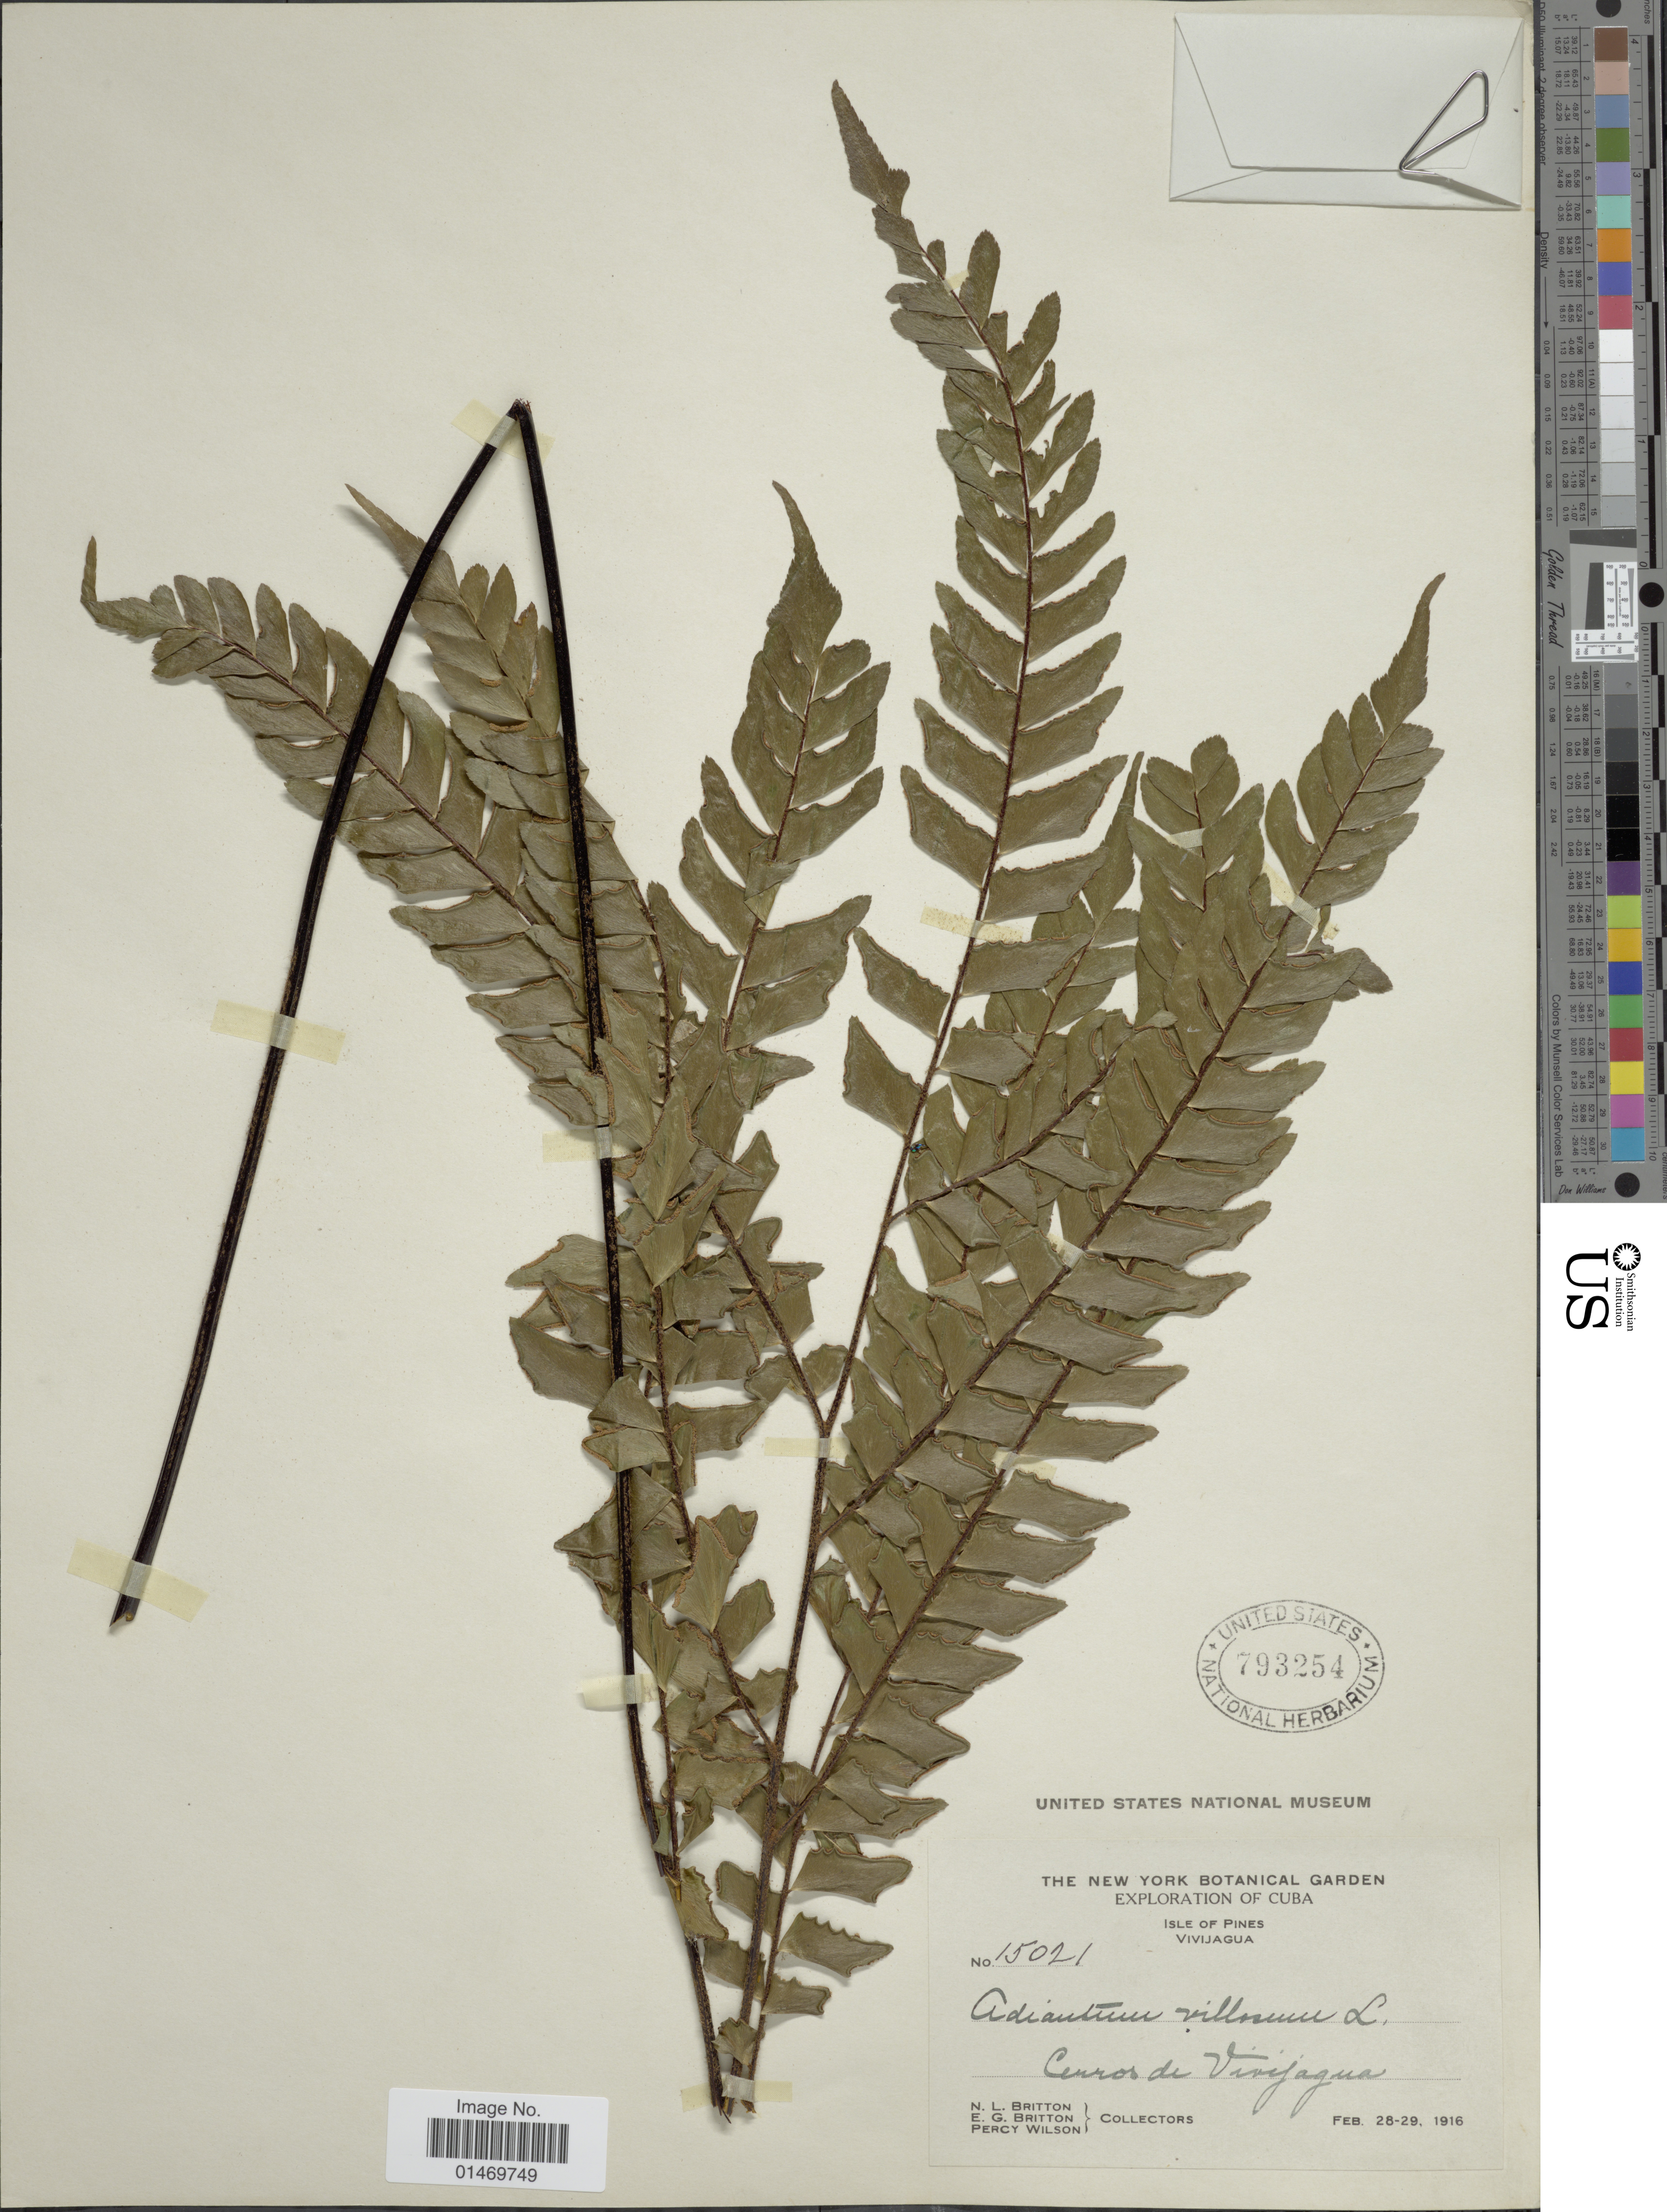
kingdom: Plantae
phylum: Tracheophyta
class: Polypodiopsida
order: Polypodiales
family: Pteridaceae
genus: Adiantum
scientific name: Adiantum villosum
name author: L.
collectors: N. Britton, E. G. Britton & P. Wilson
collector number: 15021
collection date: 1916-02-28/1916-02-29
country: New Caledonia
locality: Cuba, Isle of Pines, Vivijagua, Cerros de Vivijagua.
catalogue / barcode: US 793254